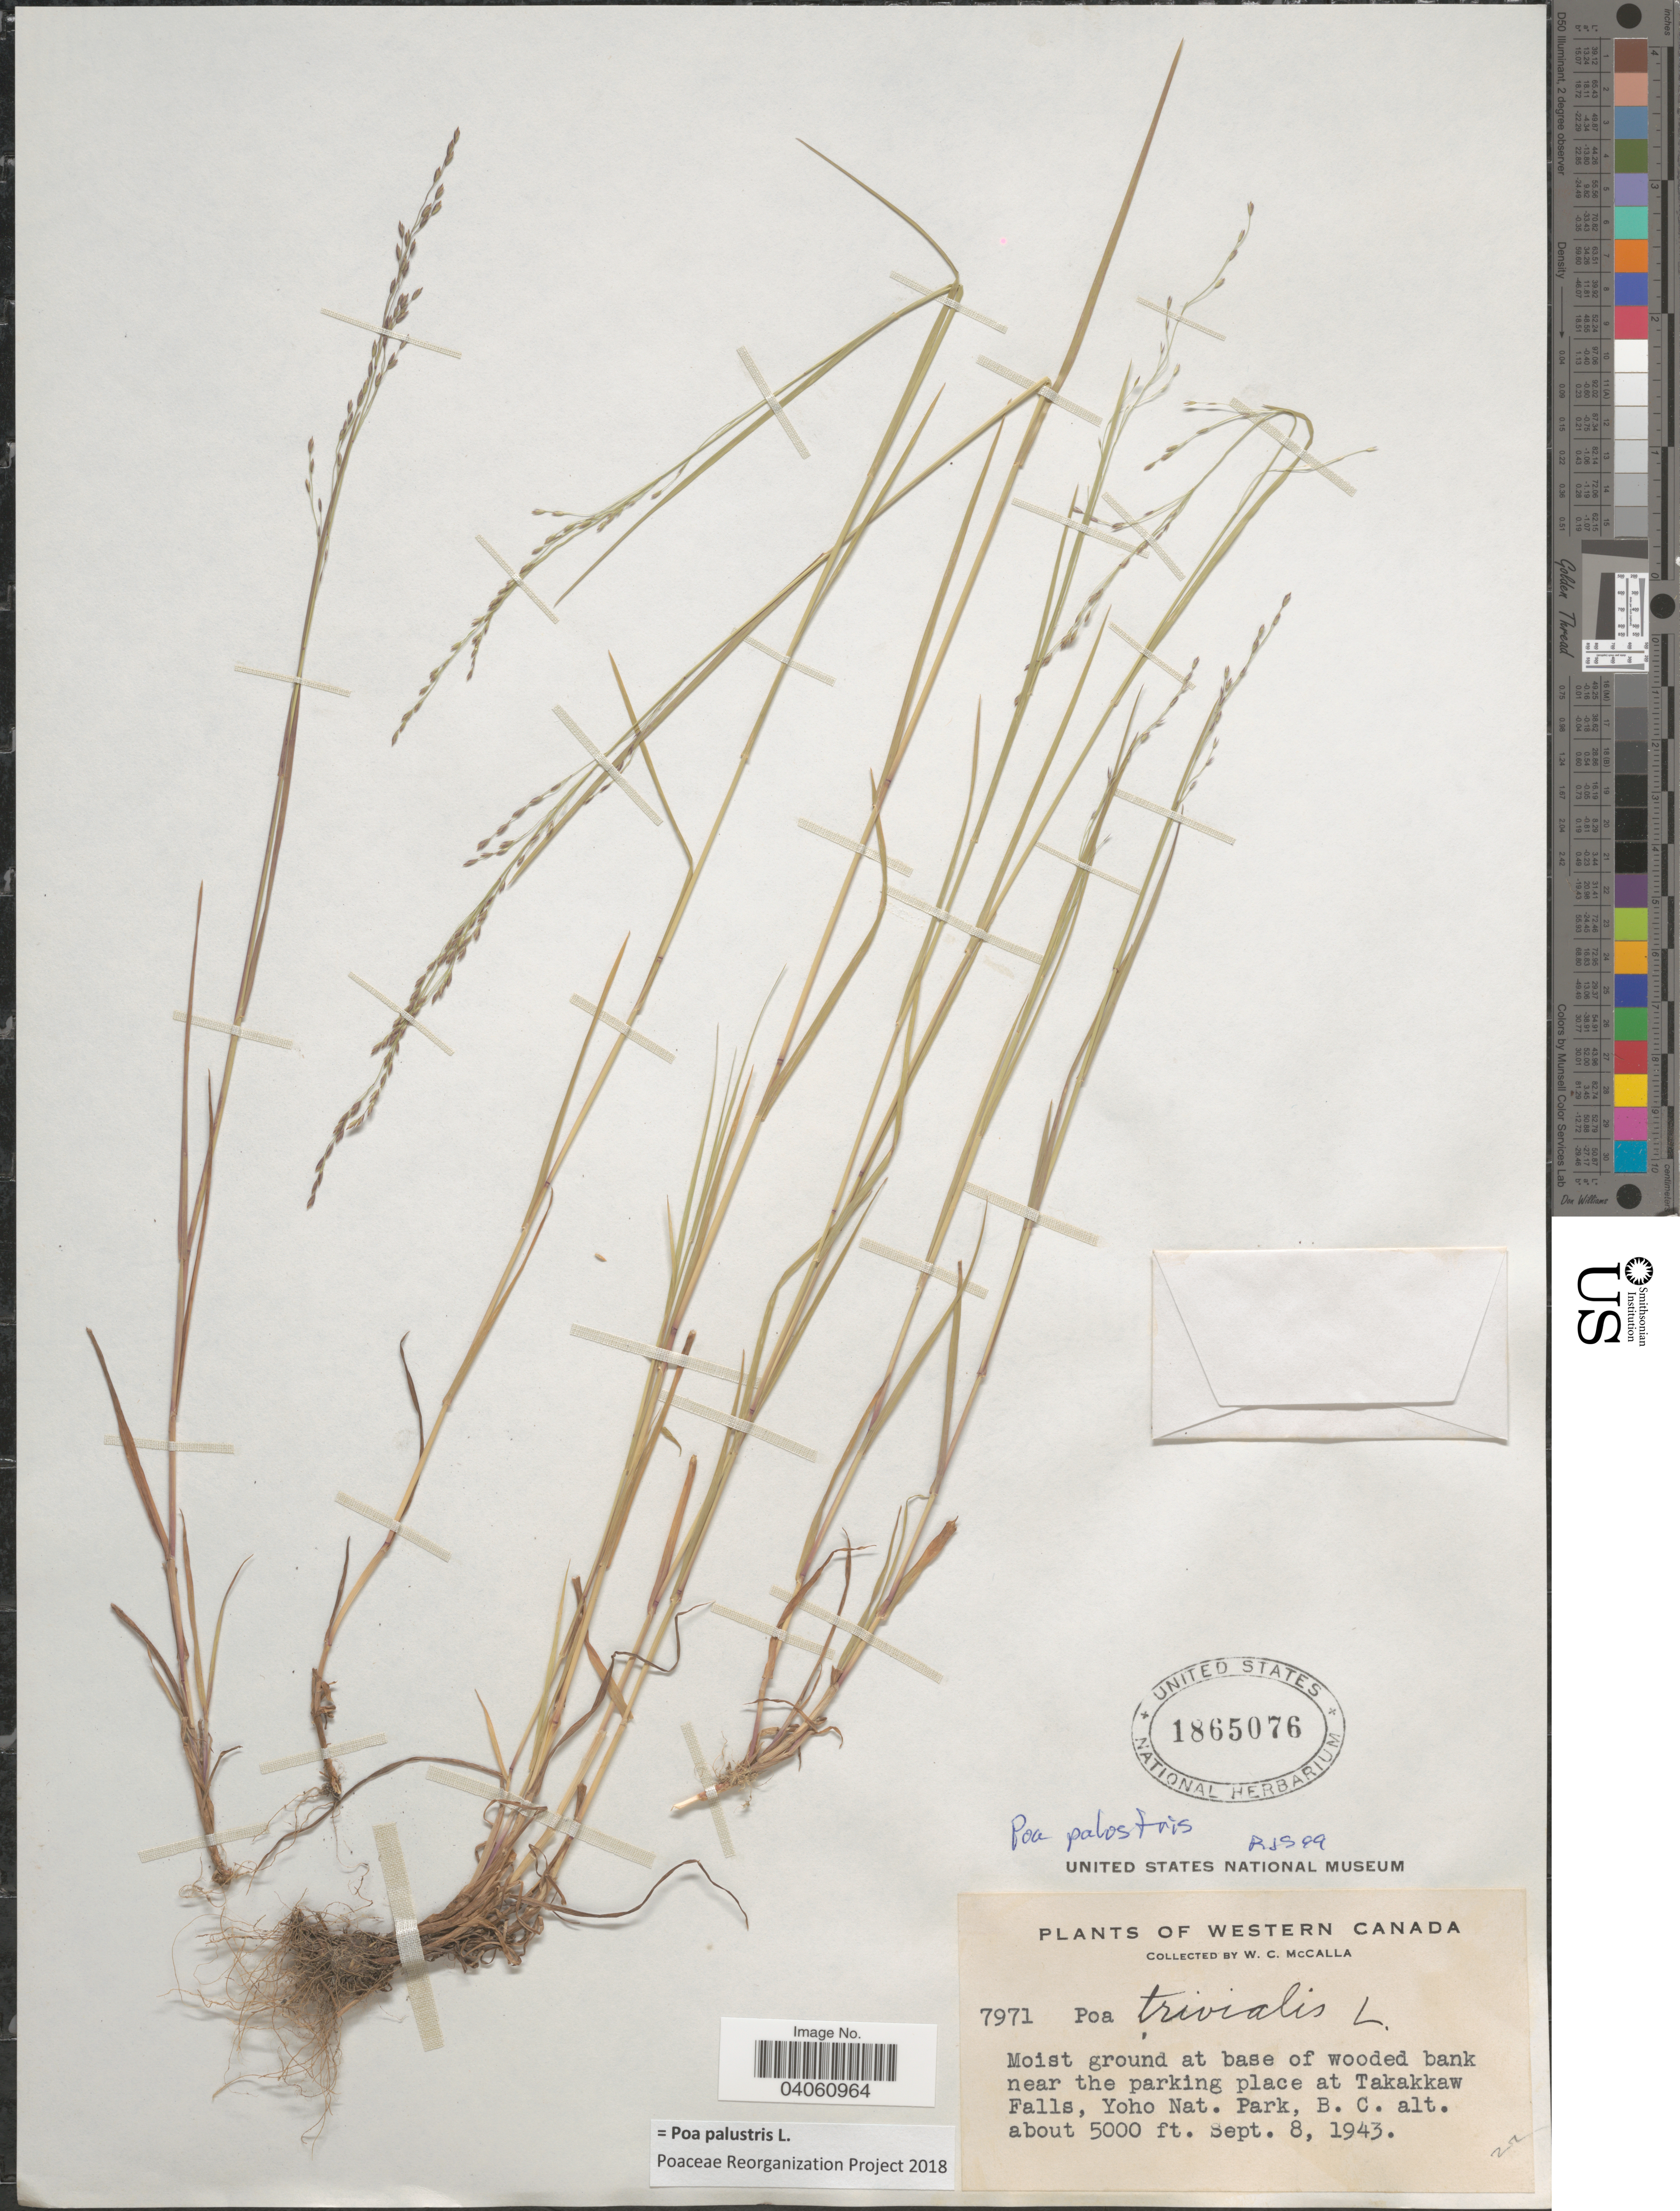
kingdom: Plantae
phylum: Tracheophyta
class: Liliopsida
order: Poales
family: Poaceae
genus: Poa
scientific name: Poa palustris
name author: L.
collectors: W. McCalla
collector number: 7971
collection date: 1943-09-08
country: Canada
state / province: British Columbia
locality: Western Canada. Near the parking place at Takakkaw Falls, Yoho Nat. Park.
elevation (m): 1524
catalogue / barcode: US 1865076